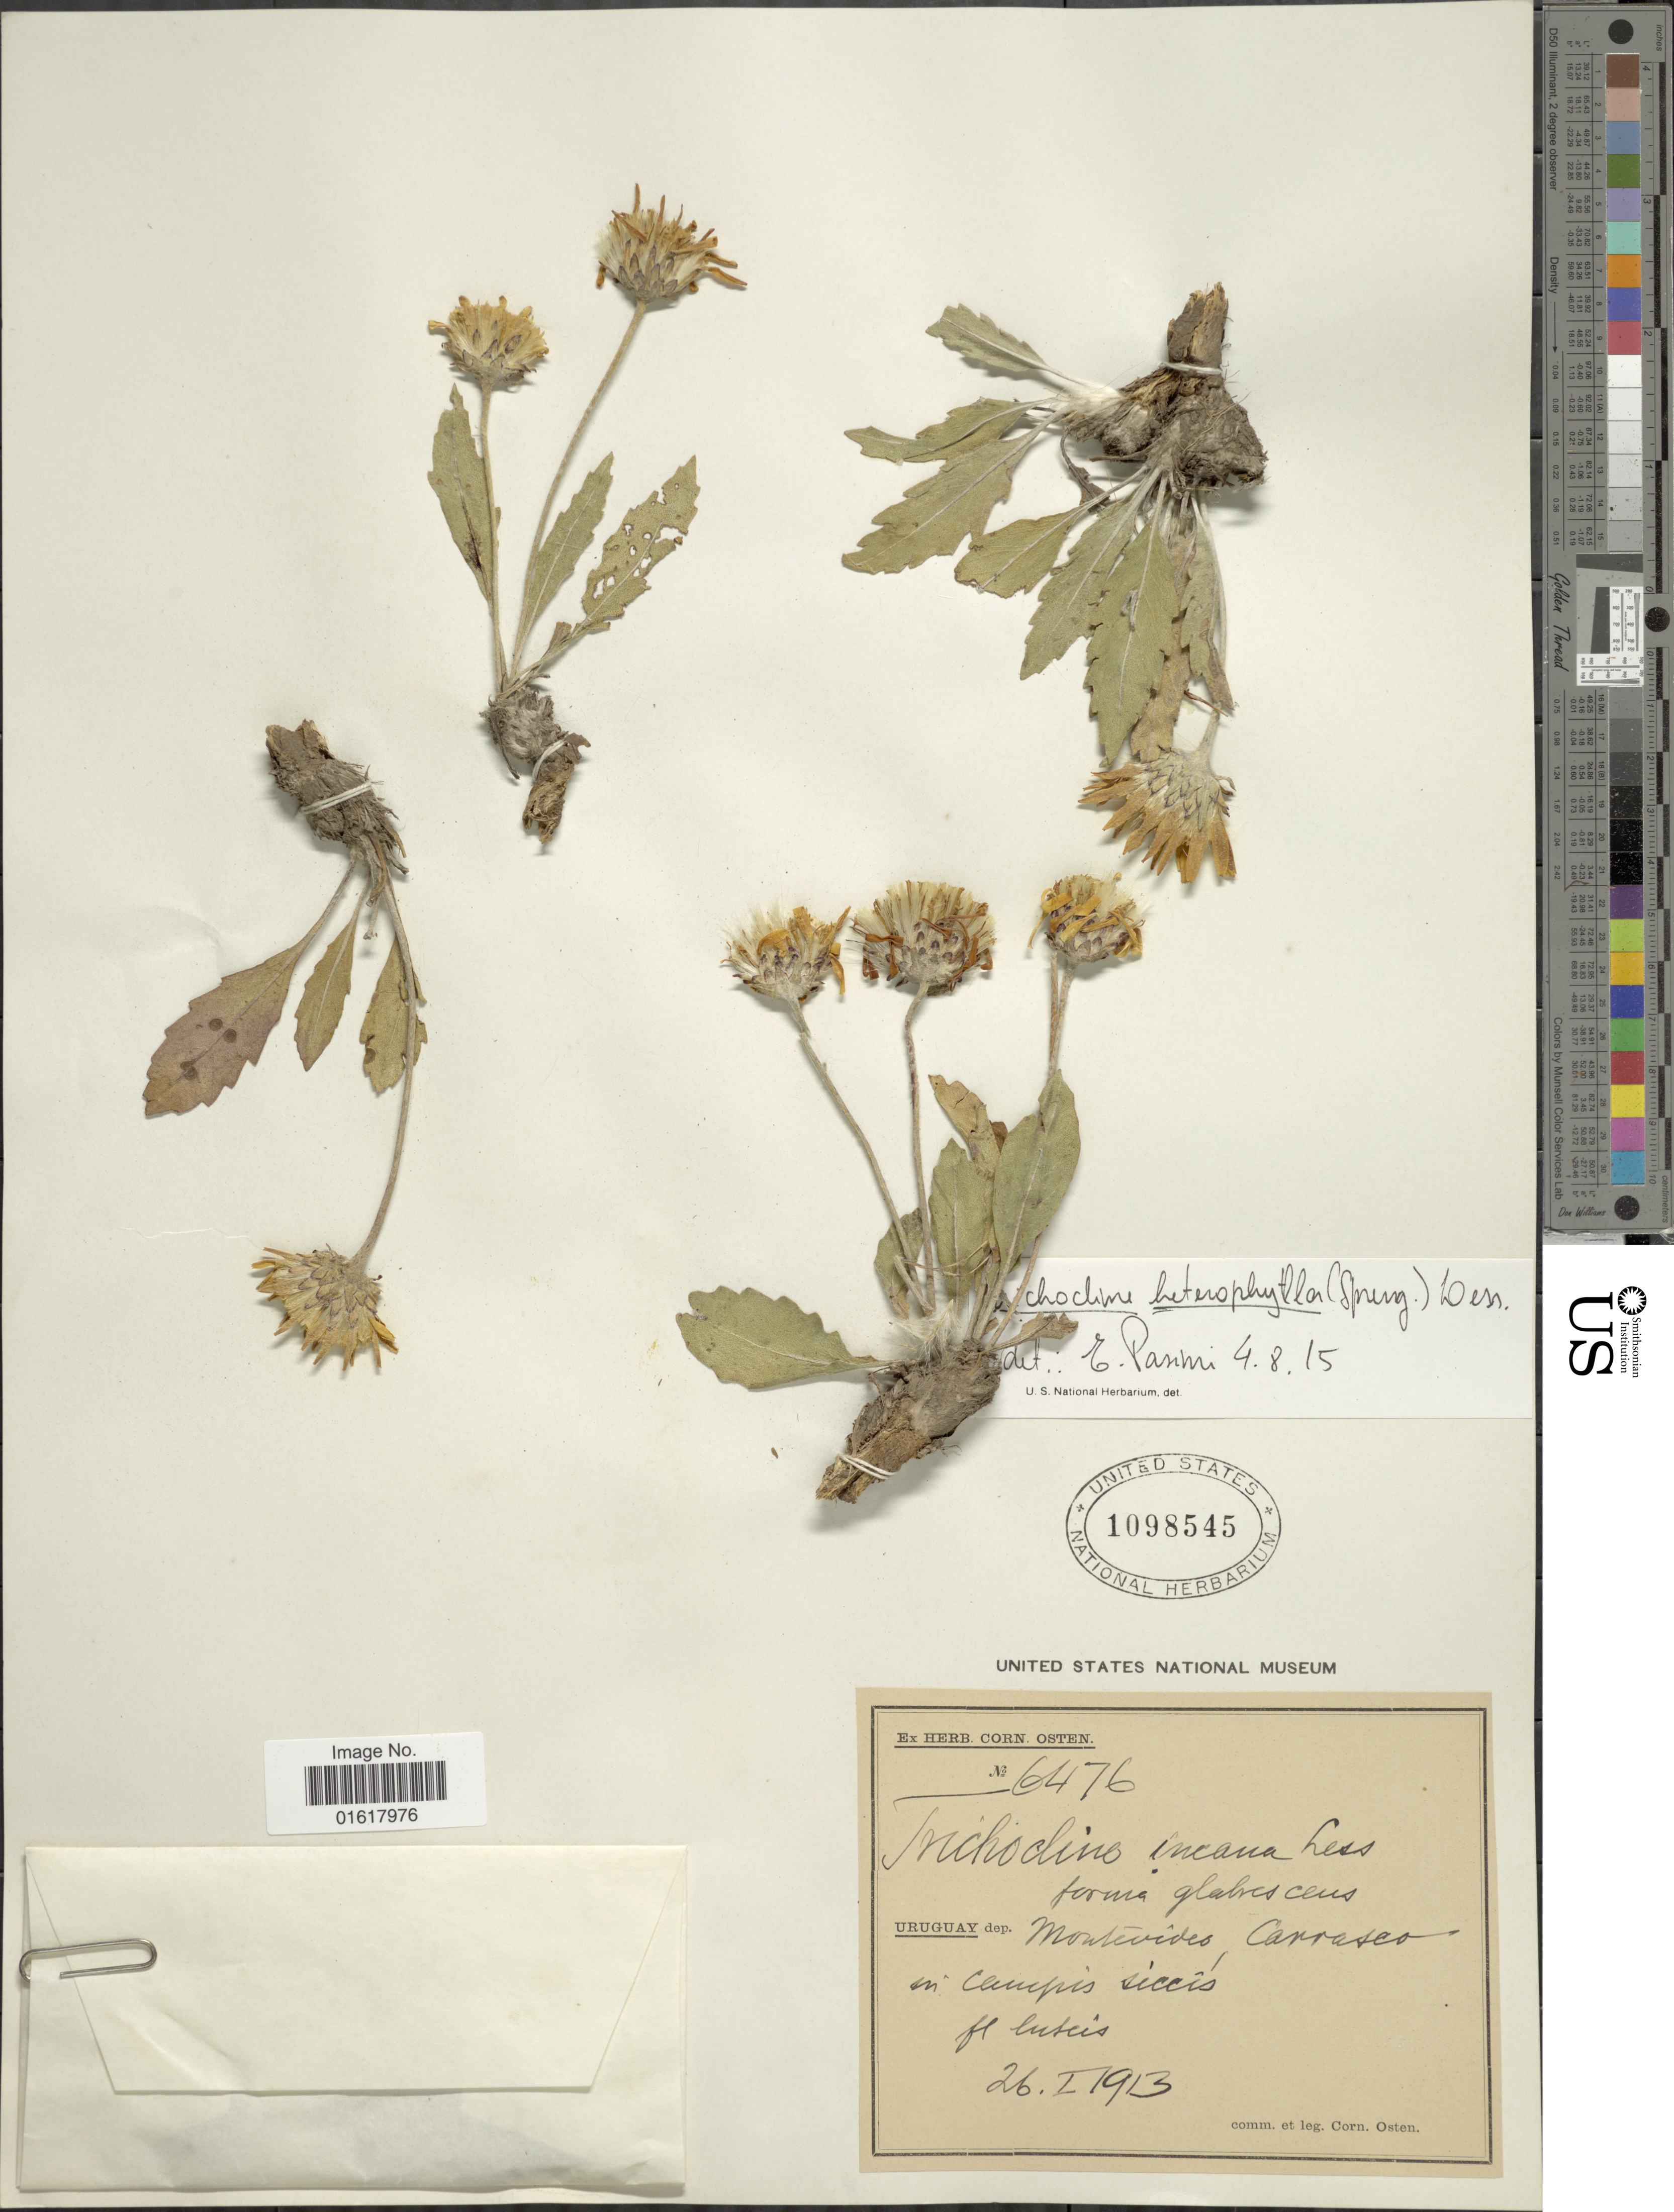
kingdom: Plantae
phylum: Tracheophyta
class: Magnoliopsida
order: Asterales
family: Asteraceae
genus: Trichocline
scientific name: Trichocline heterophylla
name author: (Spreng.) Less.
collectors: C. Osten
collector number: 6476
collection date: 1913-01-26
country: Uruguay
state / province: Montevideo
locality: Carrasco in campis siccis.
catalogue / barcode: US 1098545